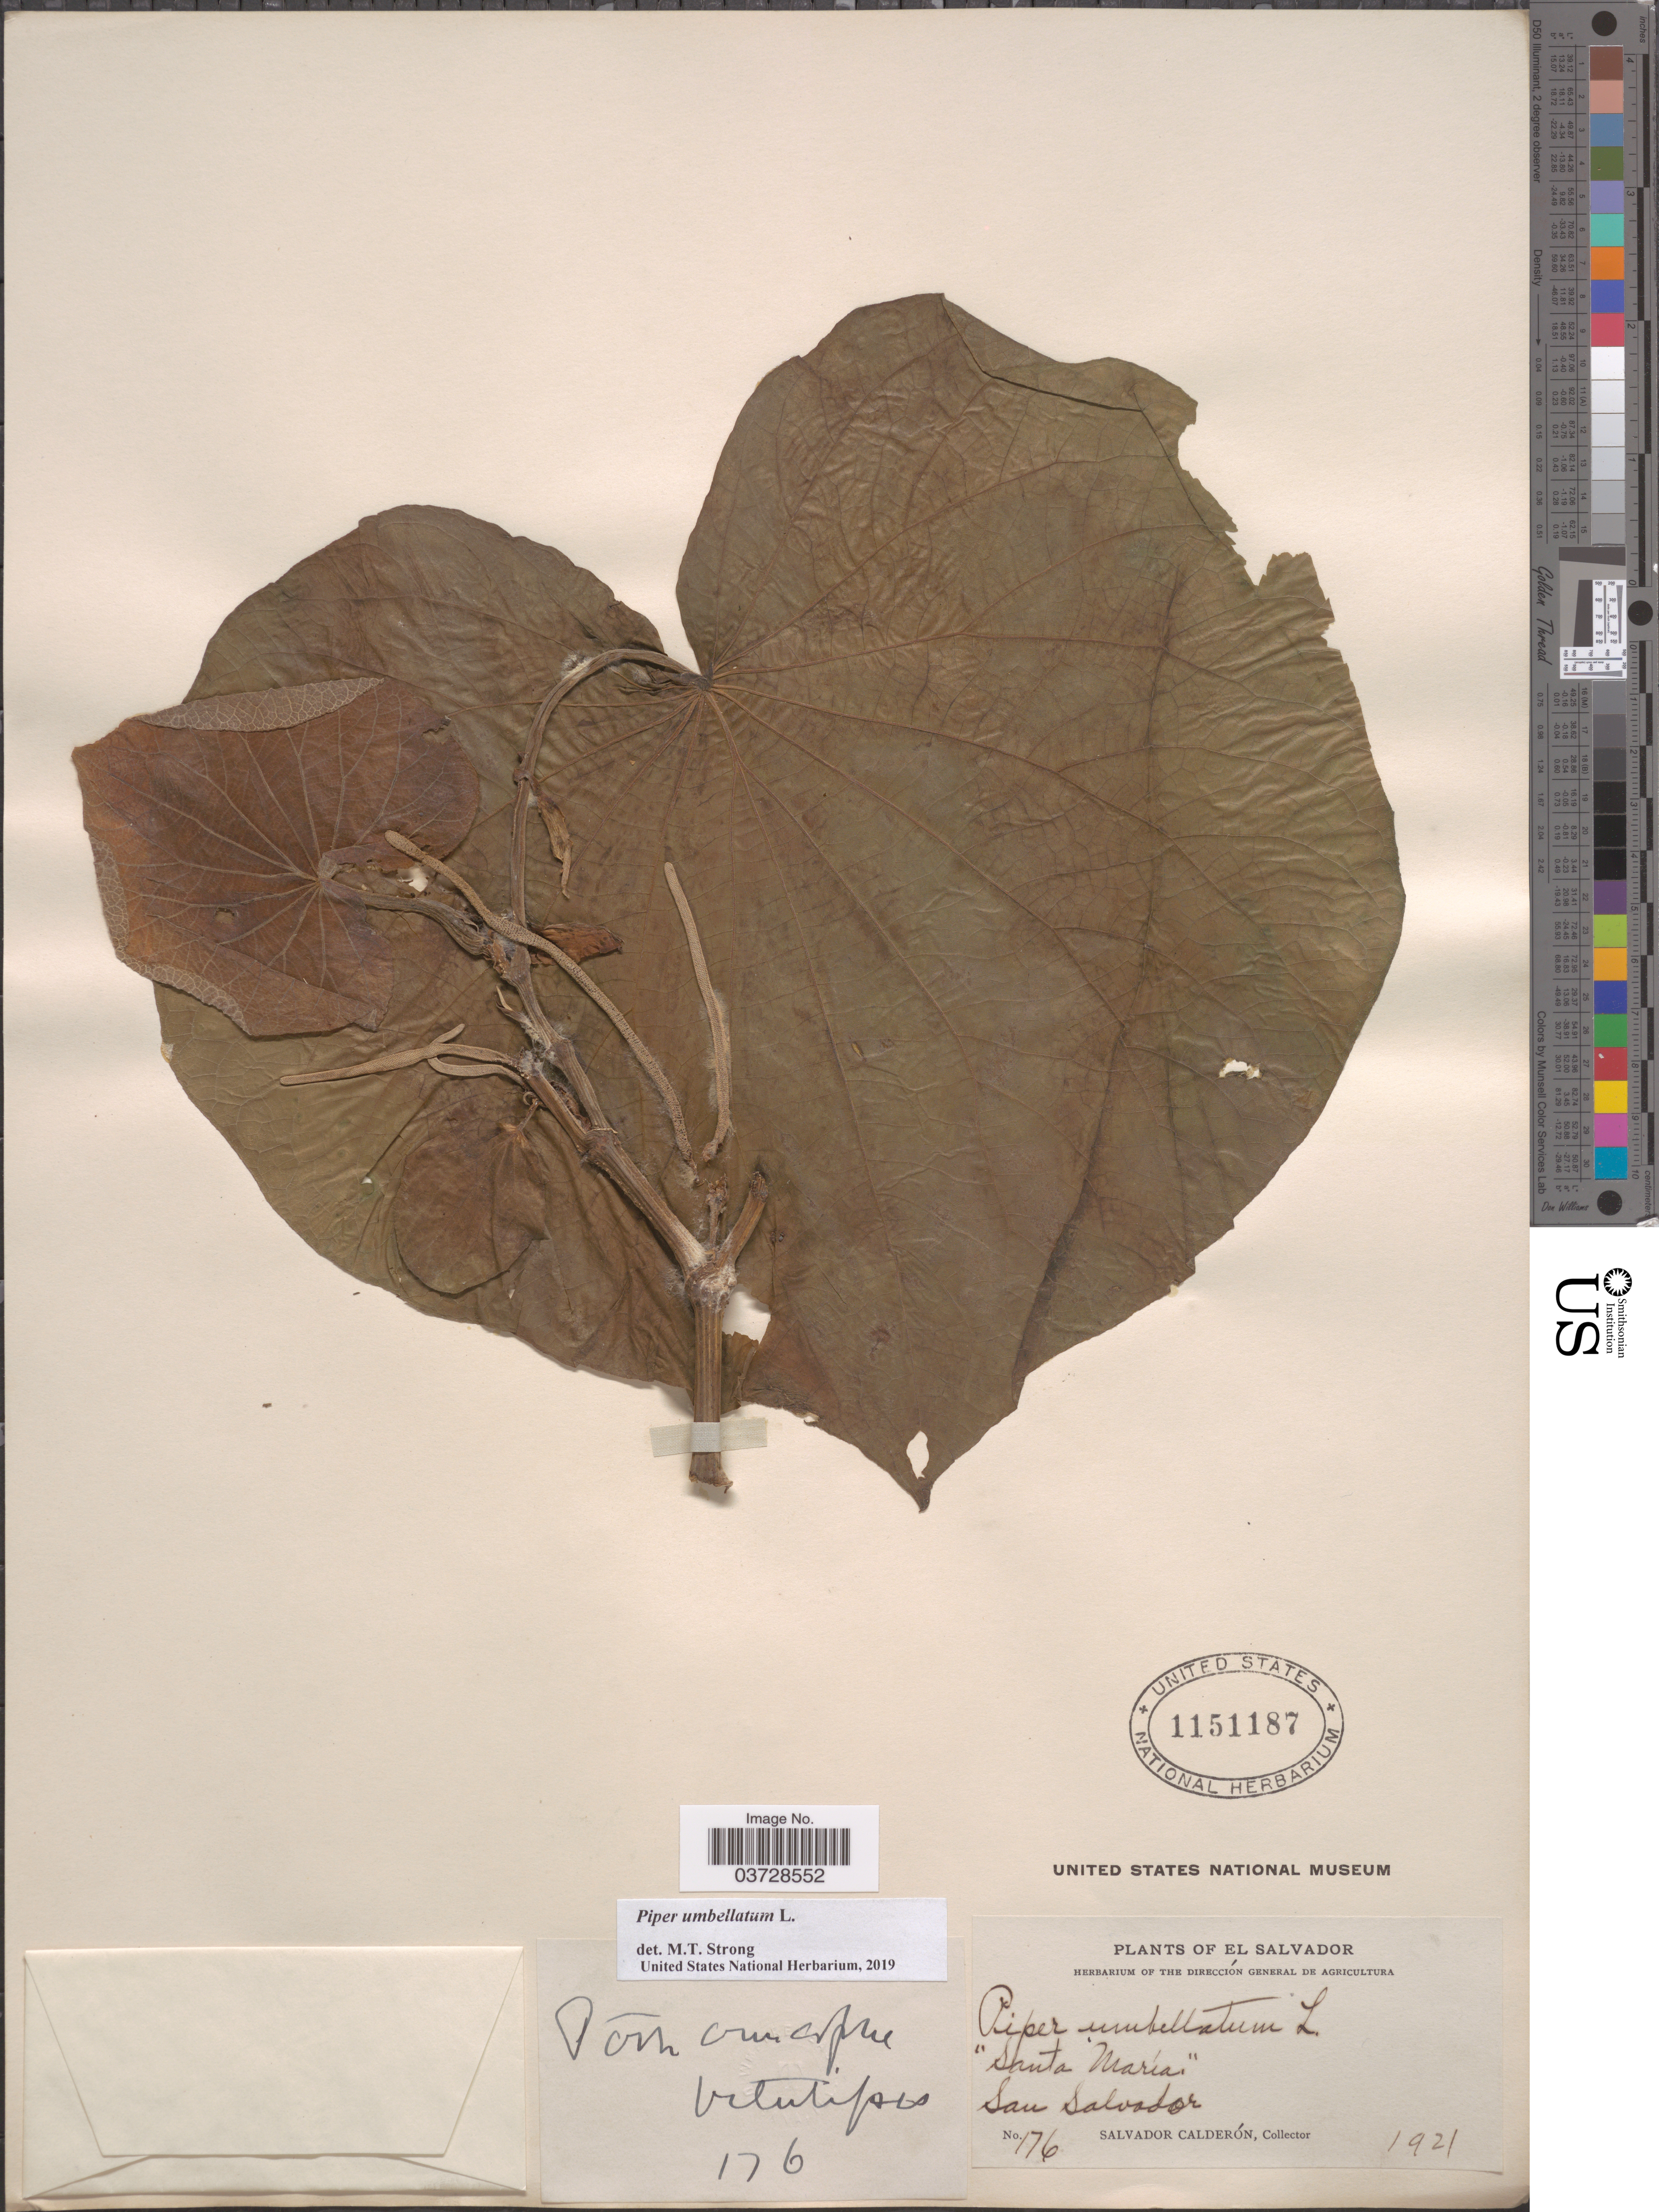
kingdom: Plantae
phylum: Tracheophyta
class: Magnoliopsida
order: Piperales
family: Piperaceae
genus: Piper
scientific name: Piper umbellatum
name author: L.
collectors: S. Calderón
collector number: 176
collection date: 1921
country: El Salvador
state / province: San Salvador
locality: Santa María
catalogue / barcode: US 1151187